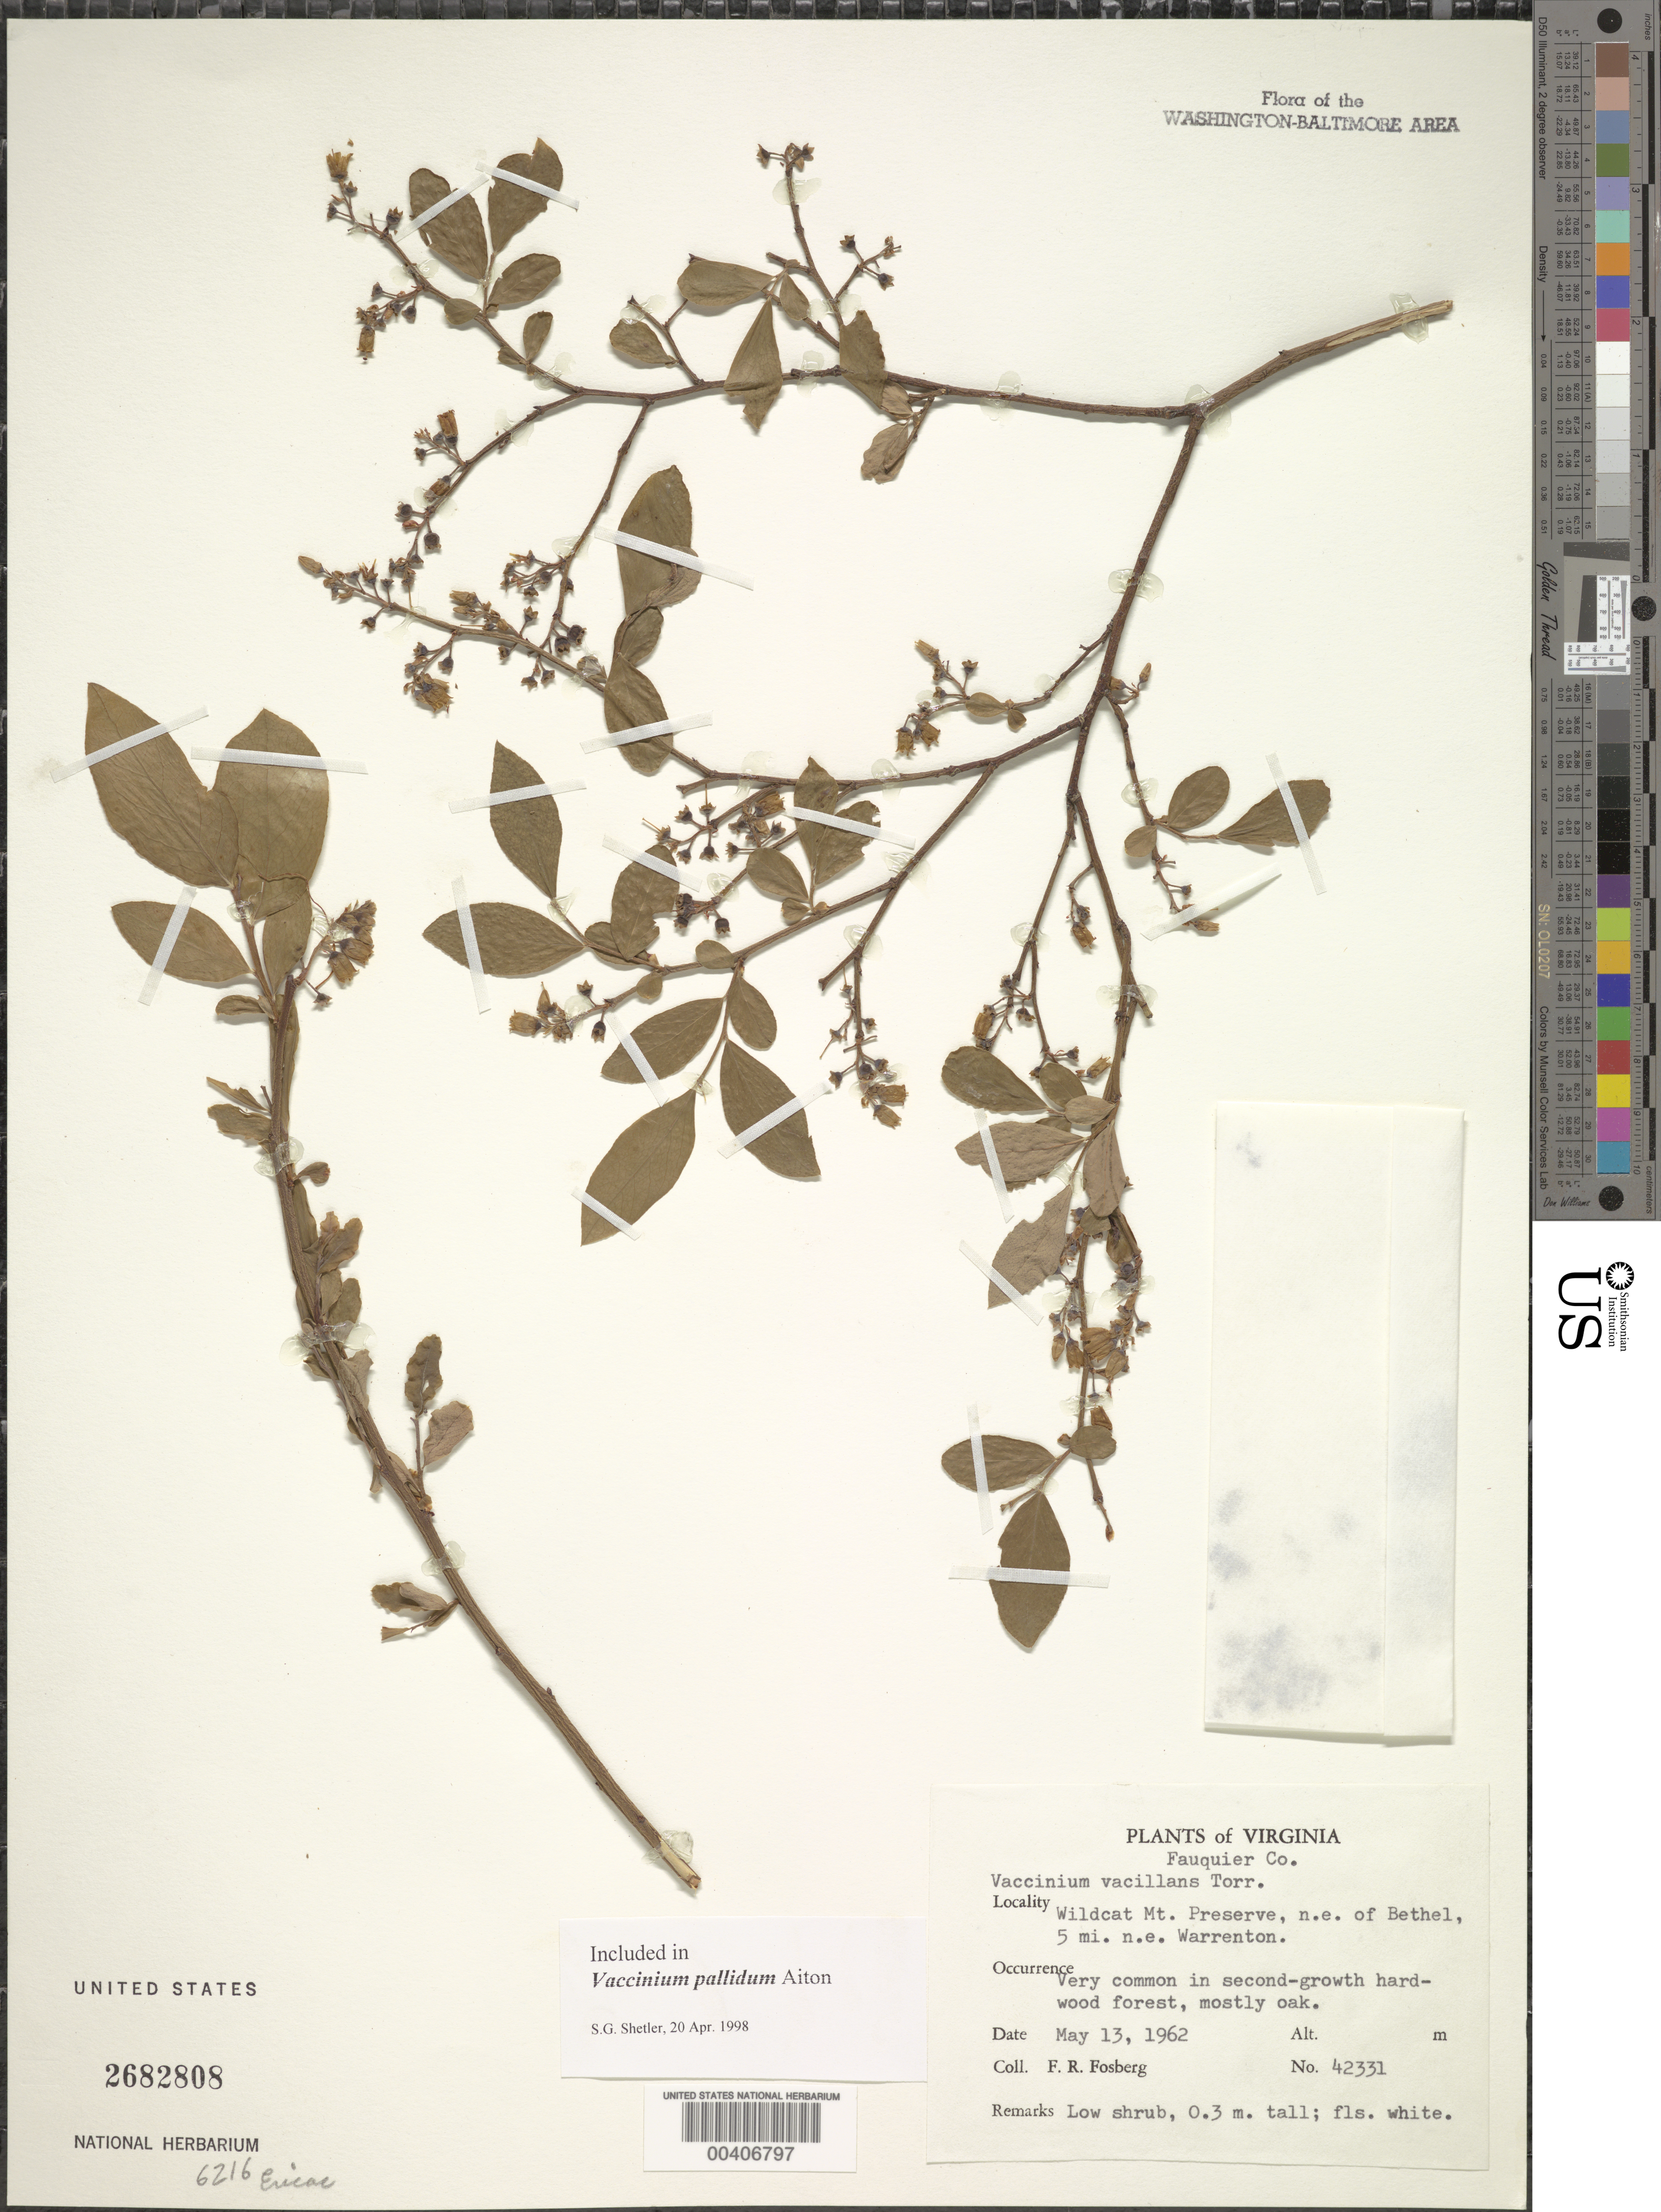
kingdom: Plantae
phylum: Tracheophyta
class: Magnoliopsida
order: Ericales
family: Ericaceae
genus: Vaccinium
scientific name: Vaccinium pallidum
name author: Aiton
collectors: F. R. Fosberg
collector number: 42331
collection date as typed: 13 May 1962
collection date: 1962-05-13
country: United States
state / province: Virginia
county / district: Fauquier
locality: Wildcat Mountain Preserve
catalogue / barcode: US 2682808